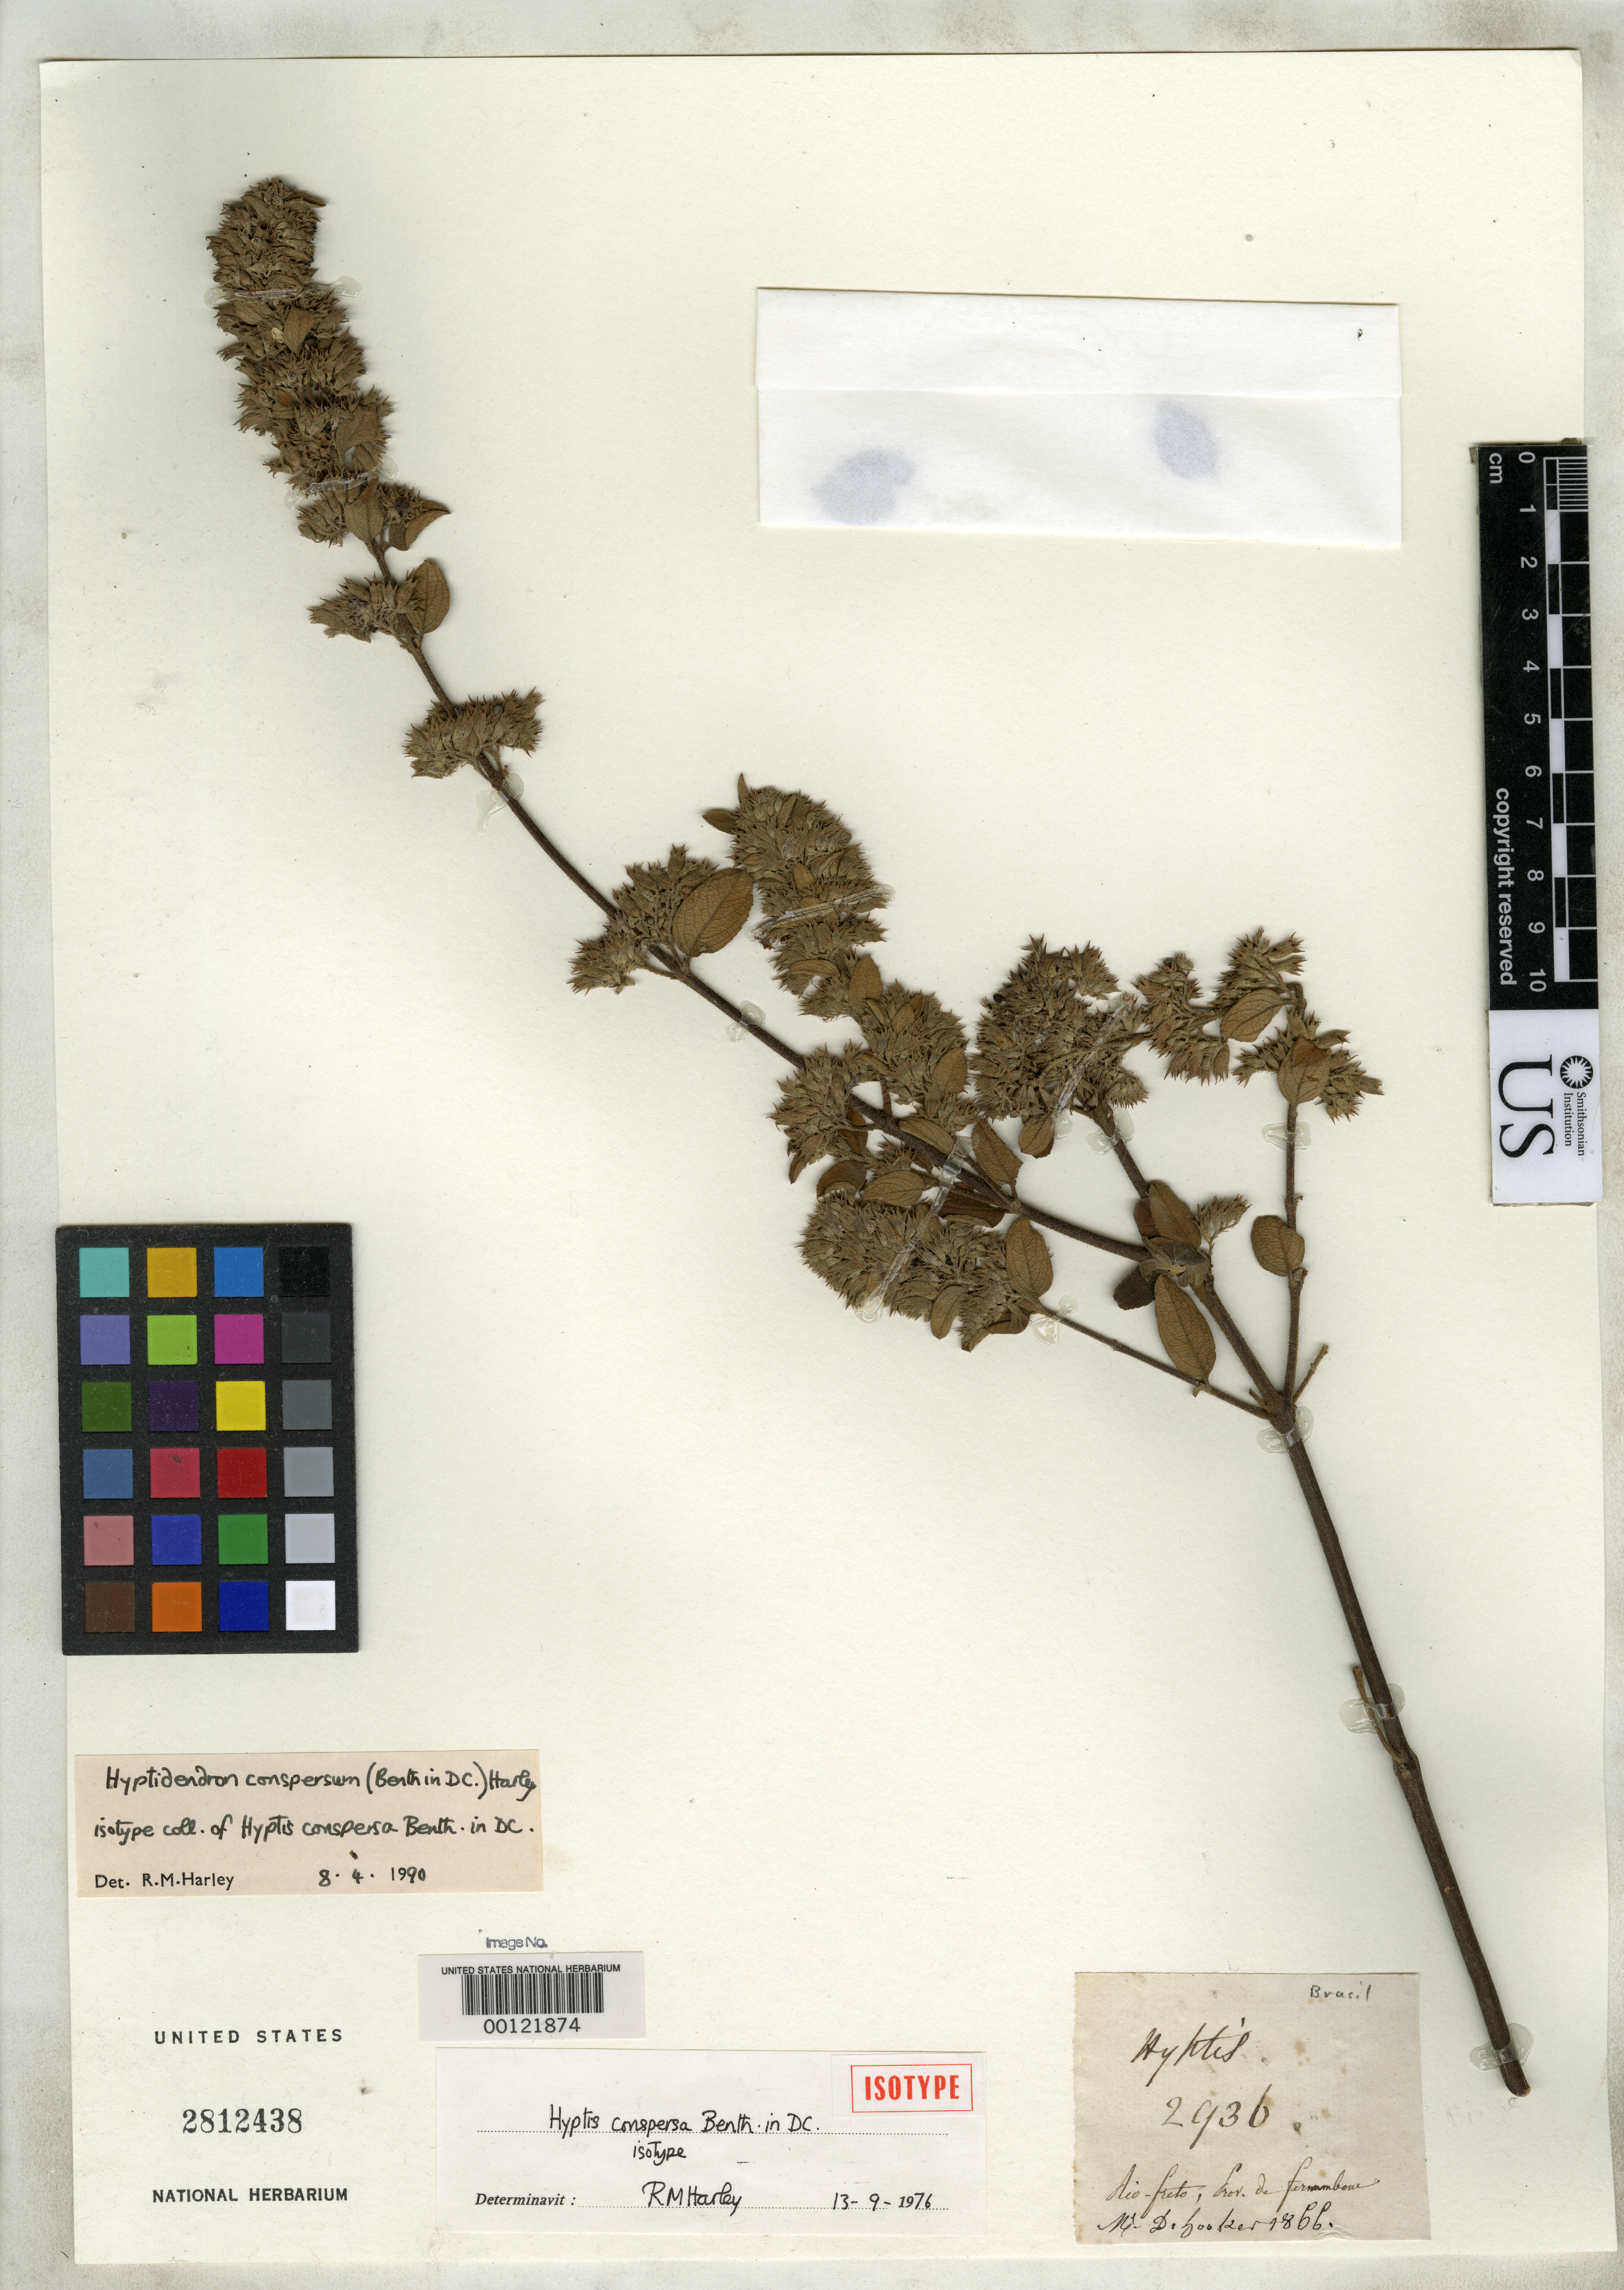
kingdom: Plantae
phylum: Tracheophyta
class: Magnoliopsida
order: Lamiales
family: Lamiaceae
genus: Hyptis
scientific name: Hyptis conspersa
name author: Benth. in DC.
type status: Isotype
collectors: G. Gardner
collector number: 2936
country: Brazil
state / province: Piauí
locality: Rio Preto.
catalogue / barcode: US 2812438